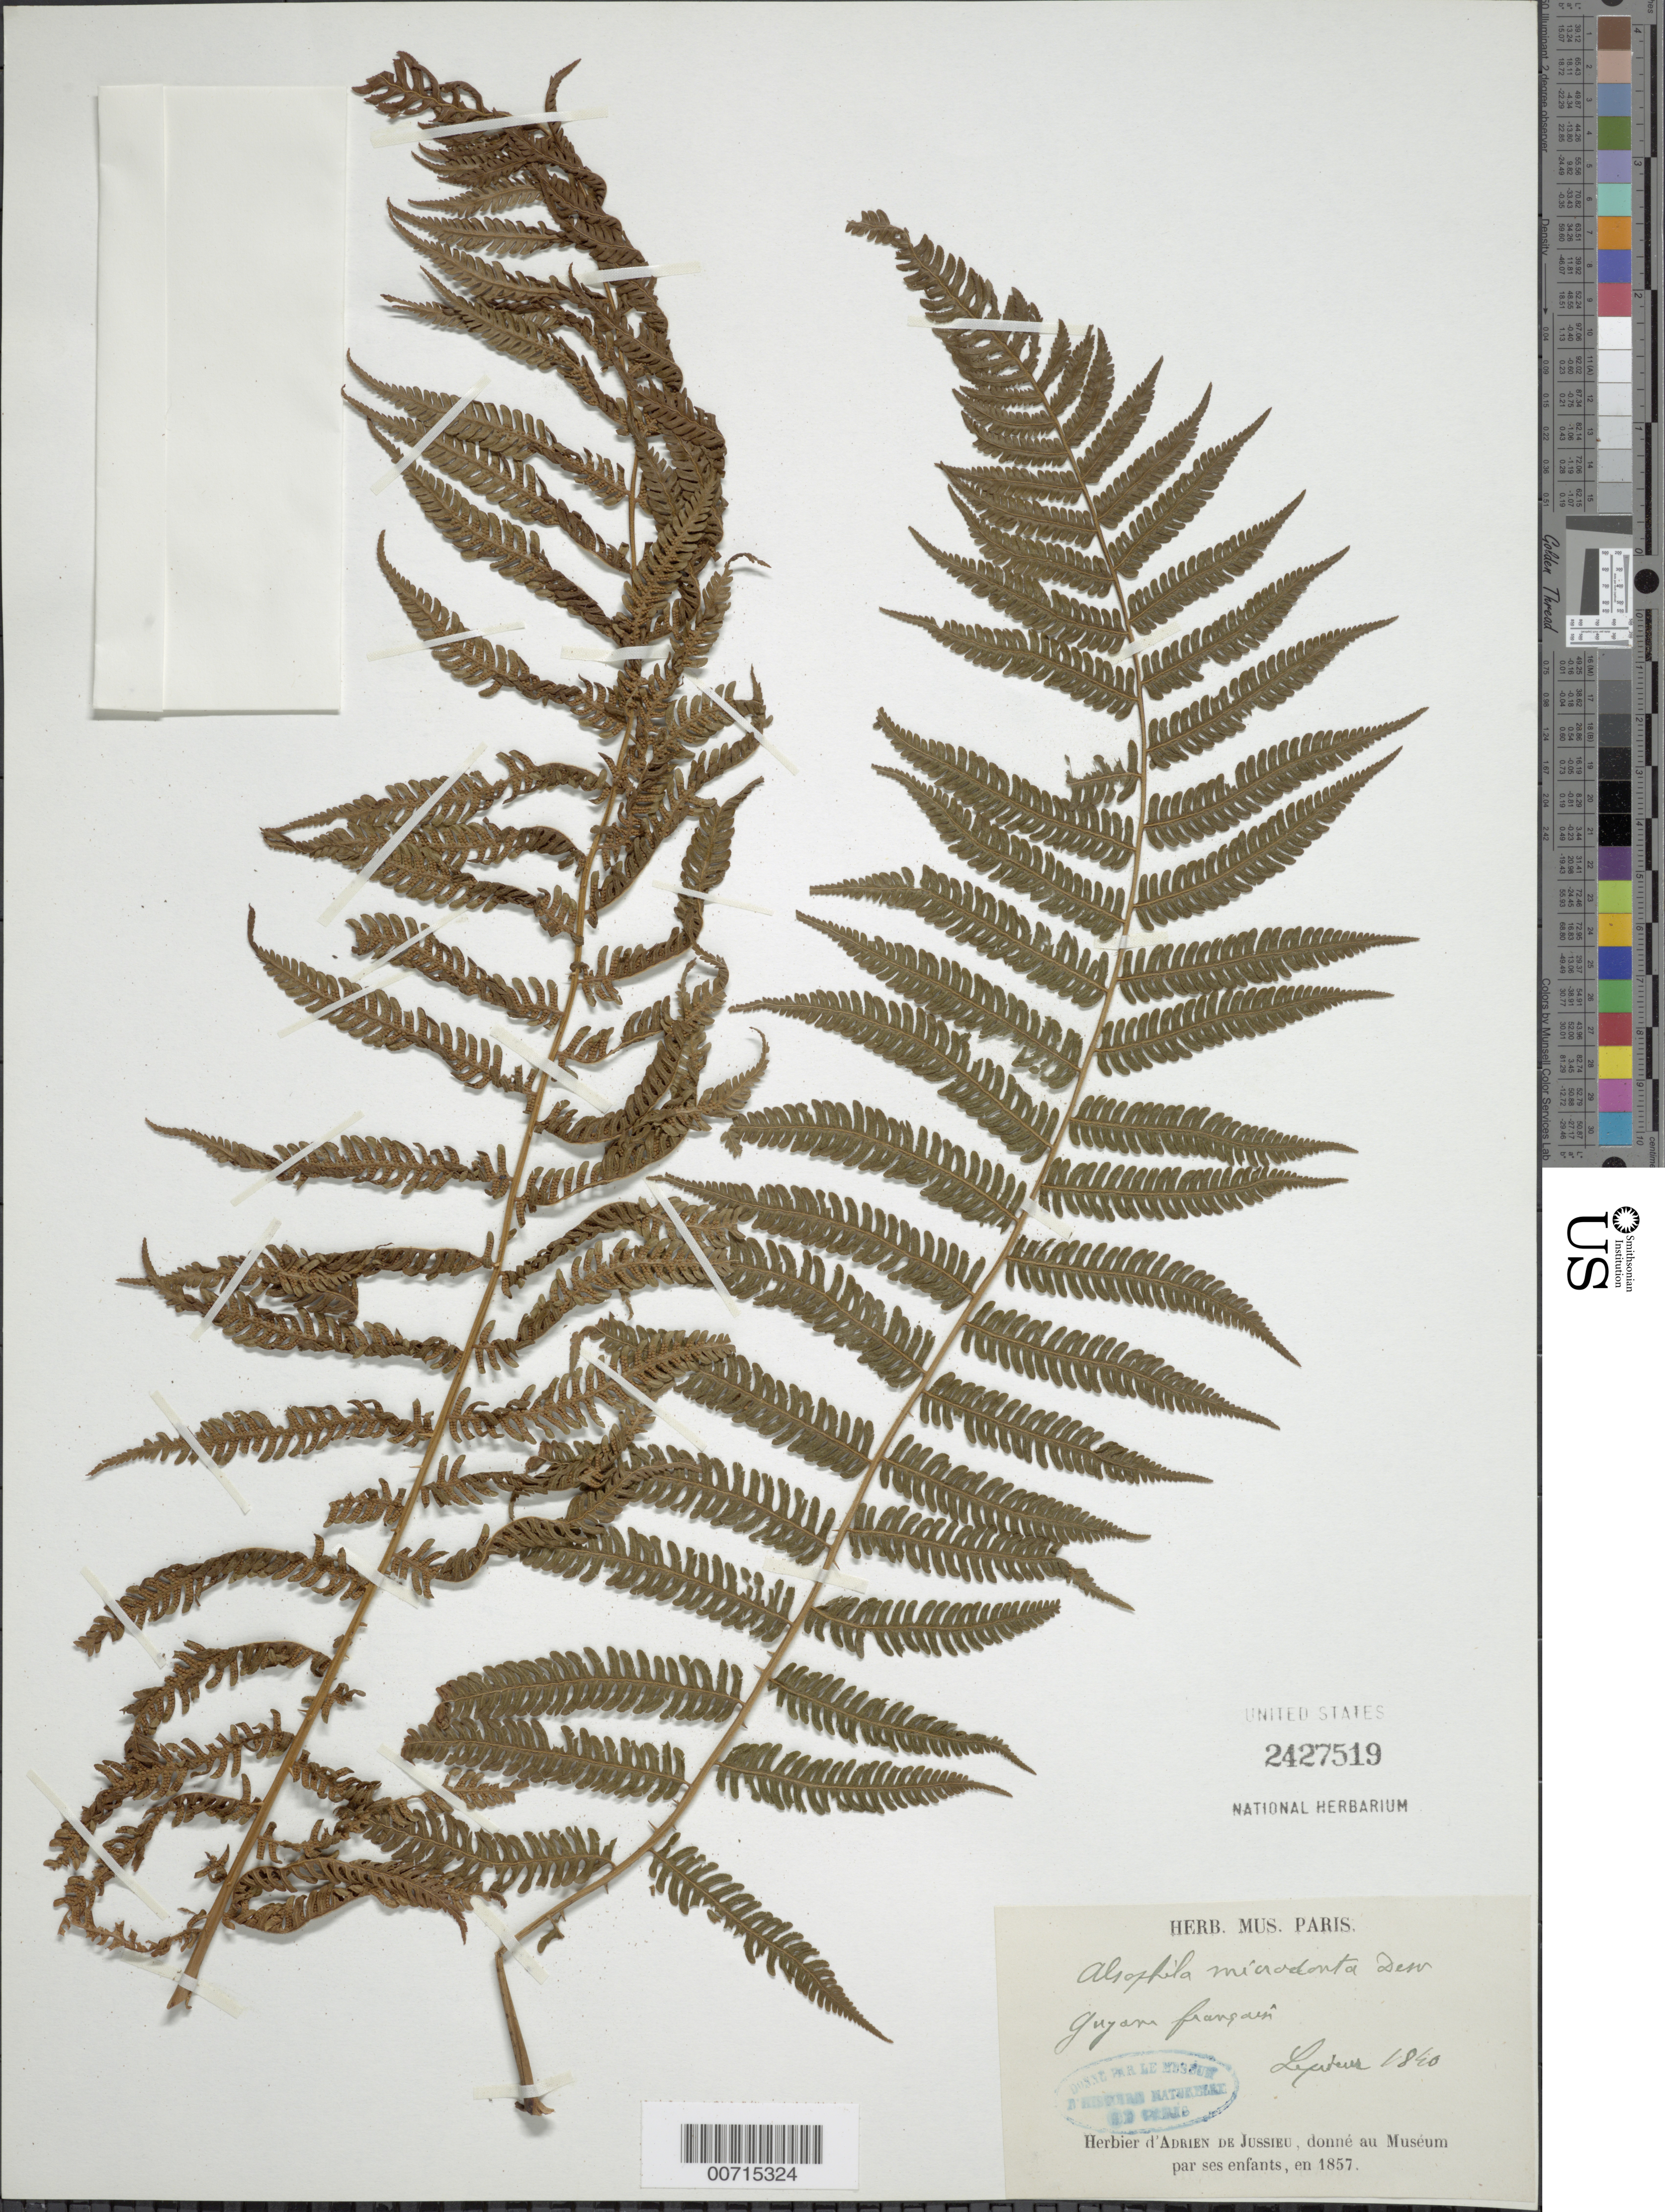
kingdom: Plantae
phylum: Tracheophyta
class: Polypodiopsida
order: Cyatheales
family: Cyatheaceae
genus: Cyathea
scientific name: Cyathea microdonta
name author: (Desv.) Domin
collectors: F. M. R. Leprieur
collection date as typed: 1840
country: French Guiana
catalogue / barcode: US 2427519